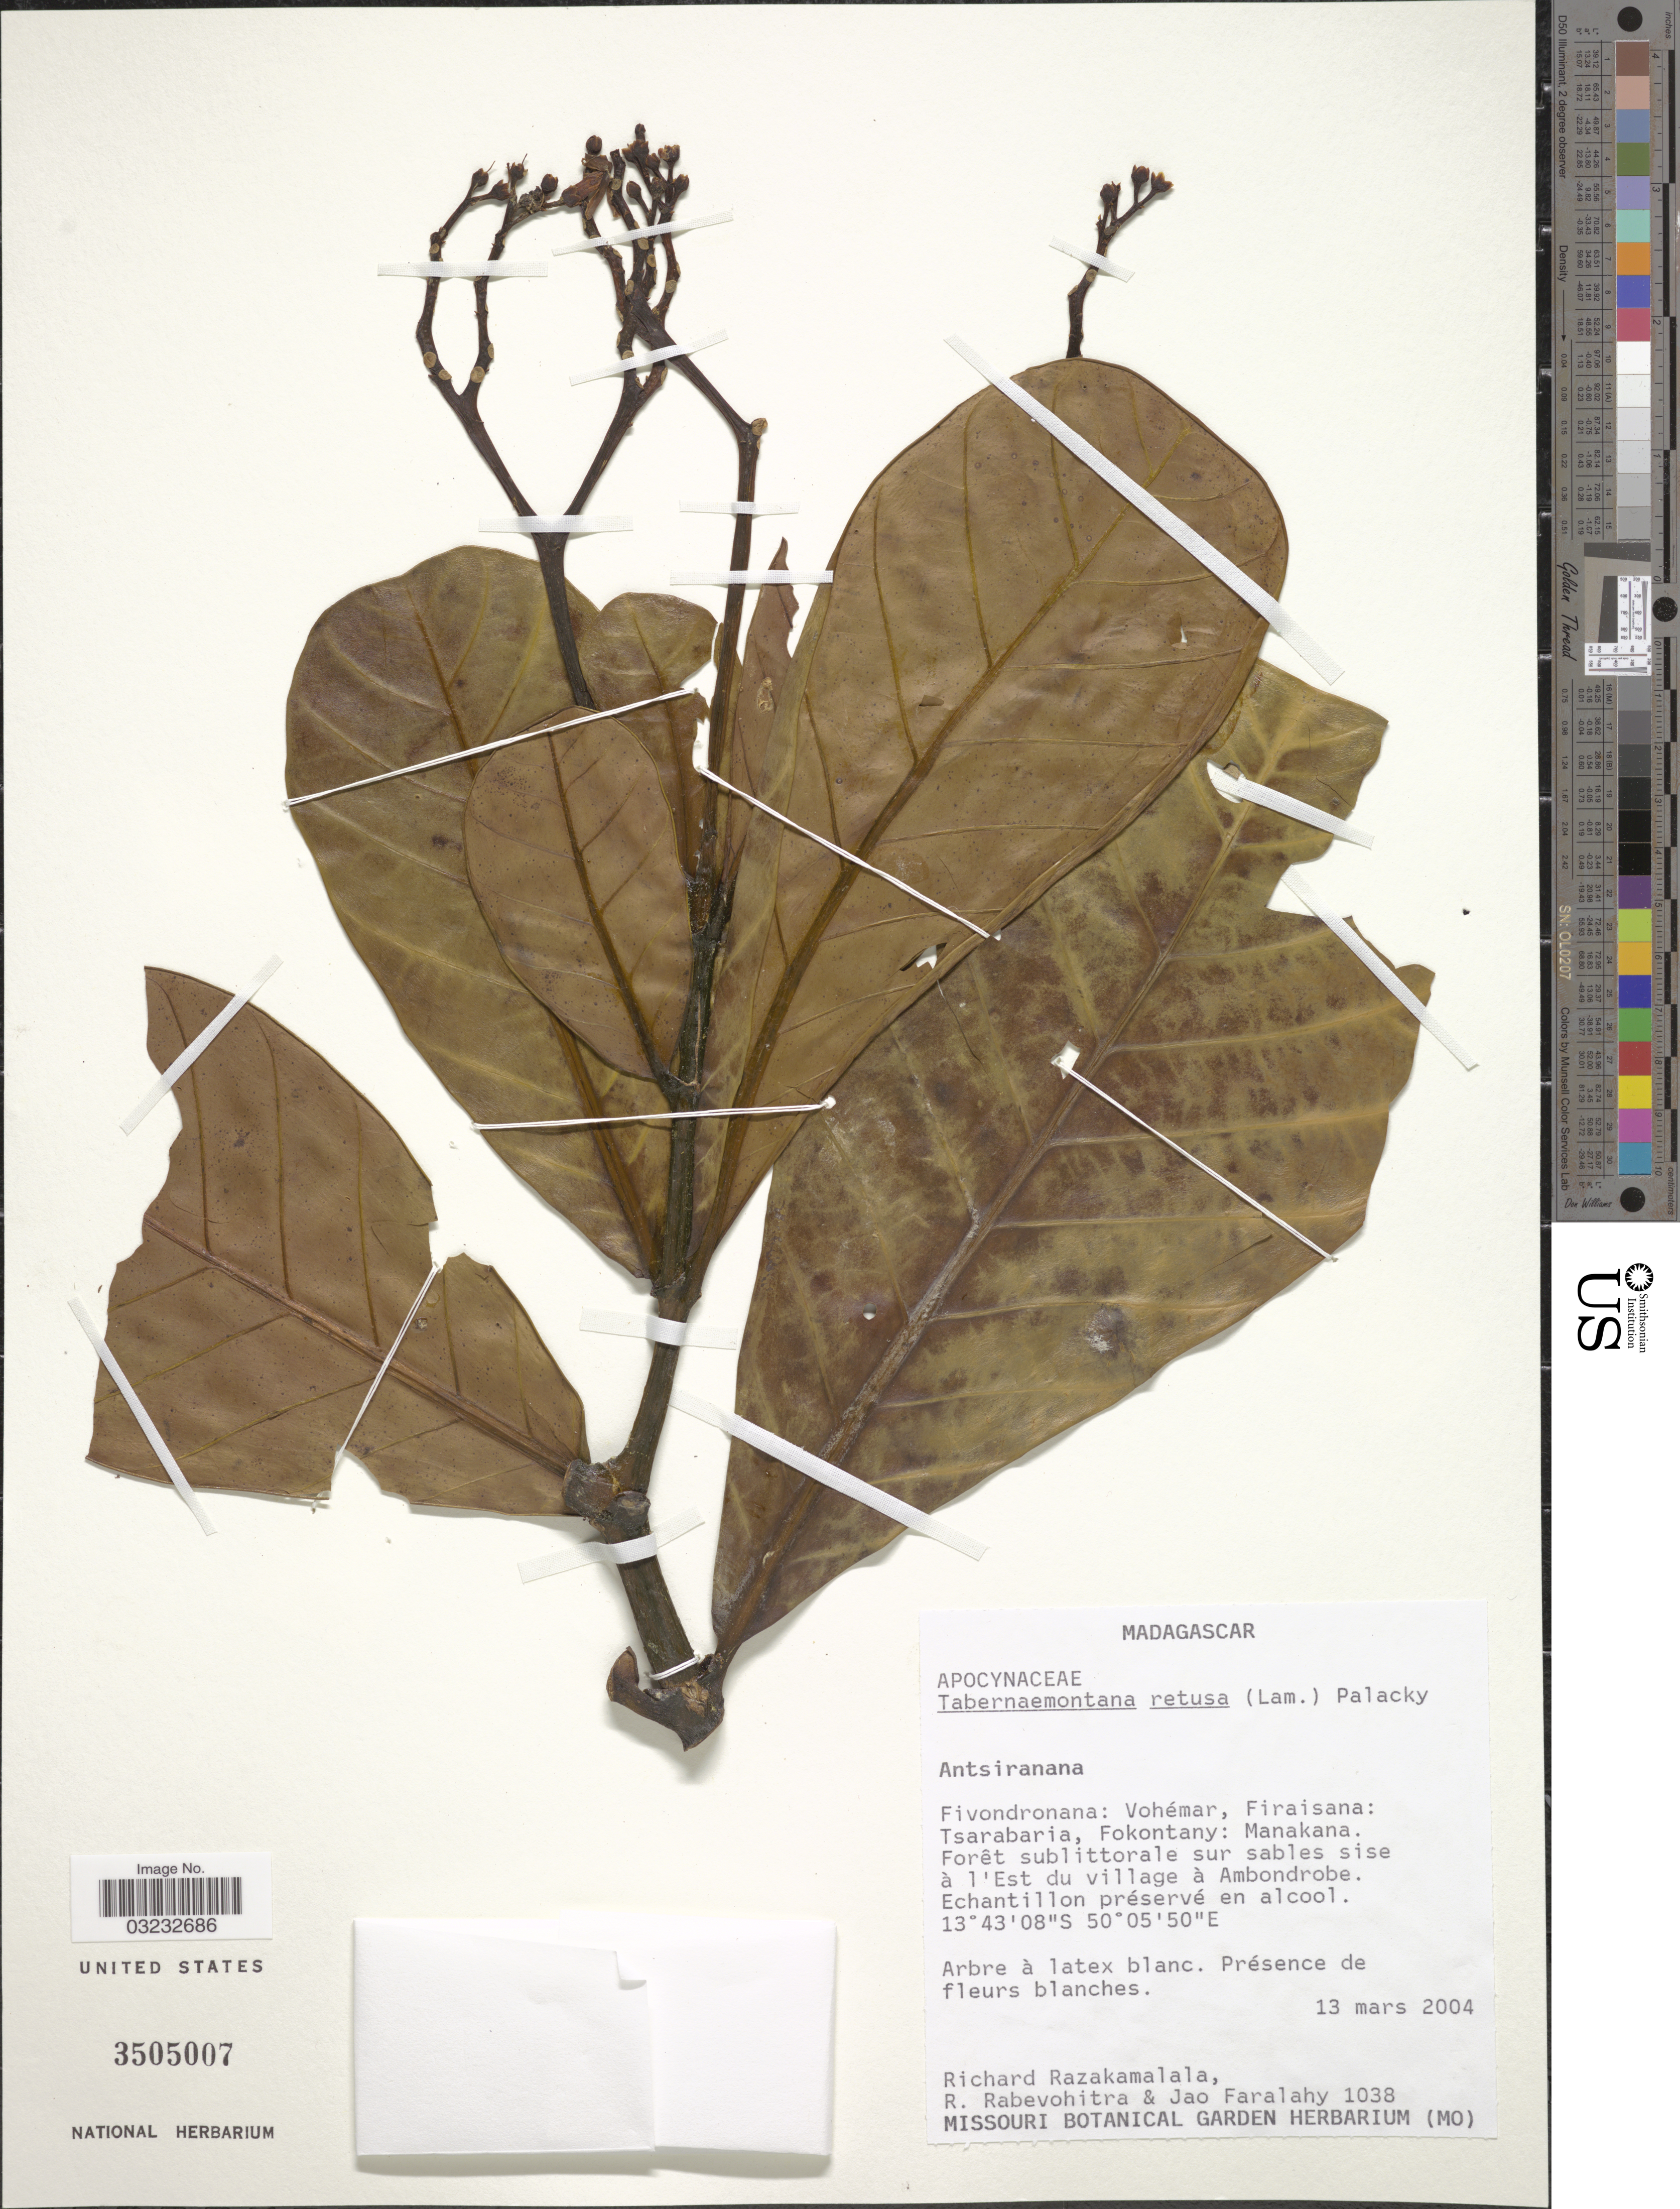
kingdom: Plantae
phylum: Tracheophyta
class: Magnoliopsida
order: Gentianales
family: Apocynaceae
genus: Tabernaemontana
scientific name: Tabernaemontana retusa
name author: (Lam.) Palacky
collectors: R. Razakamalala, R. Rabevohitra & J. Faralahy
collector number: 1038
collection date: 2004-03-13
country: Madagascar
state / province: Sava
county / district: Vohémar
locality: Fivondronana: Vohémar, Firaisana: Tsarabaria, Fokontany: Manakana. Forêt sublittorale sur sables sise à l'Est du village à Ambondrobe.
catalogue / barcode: US 3505007